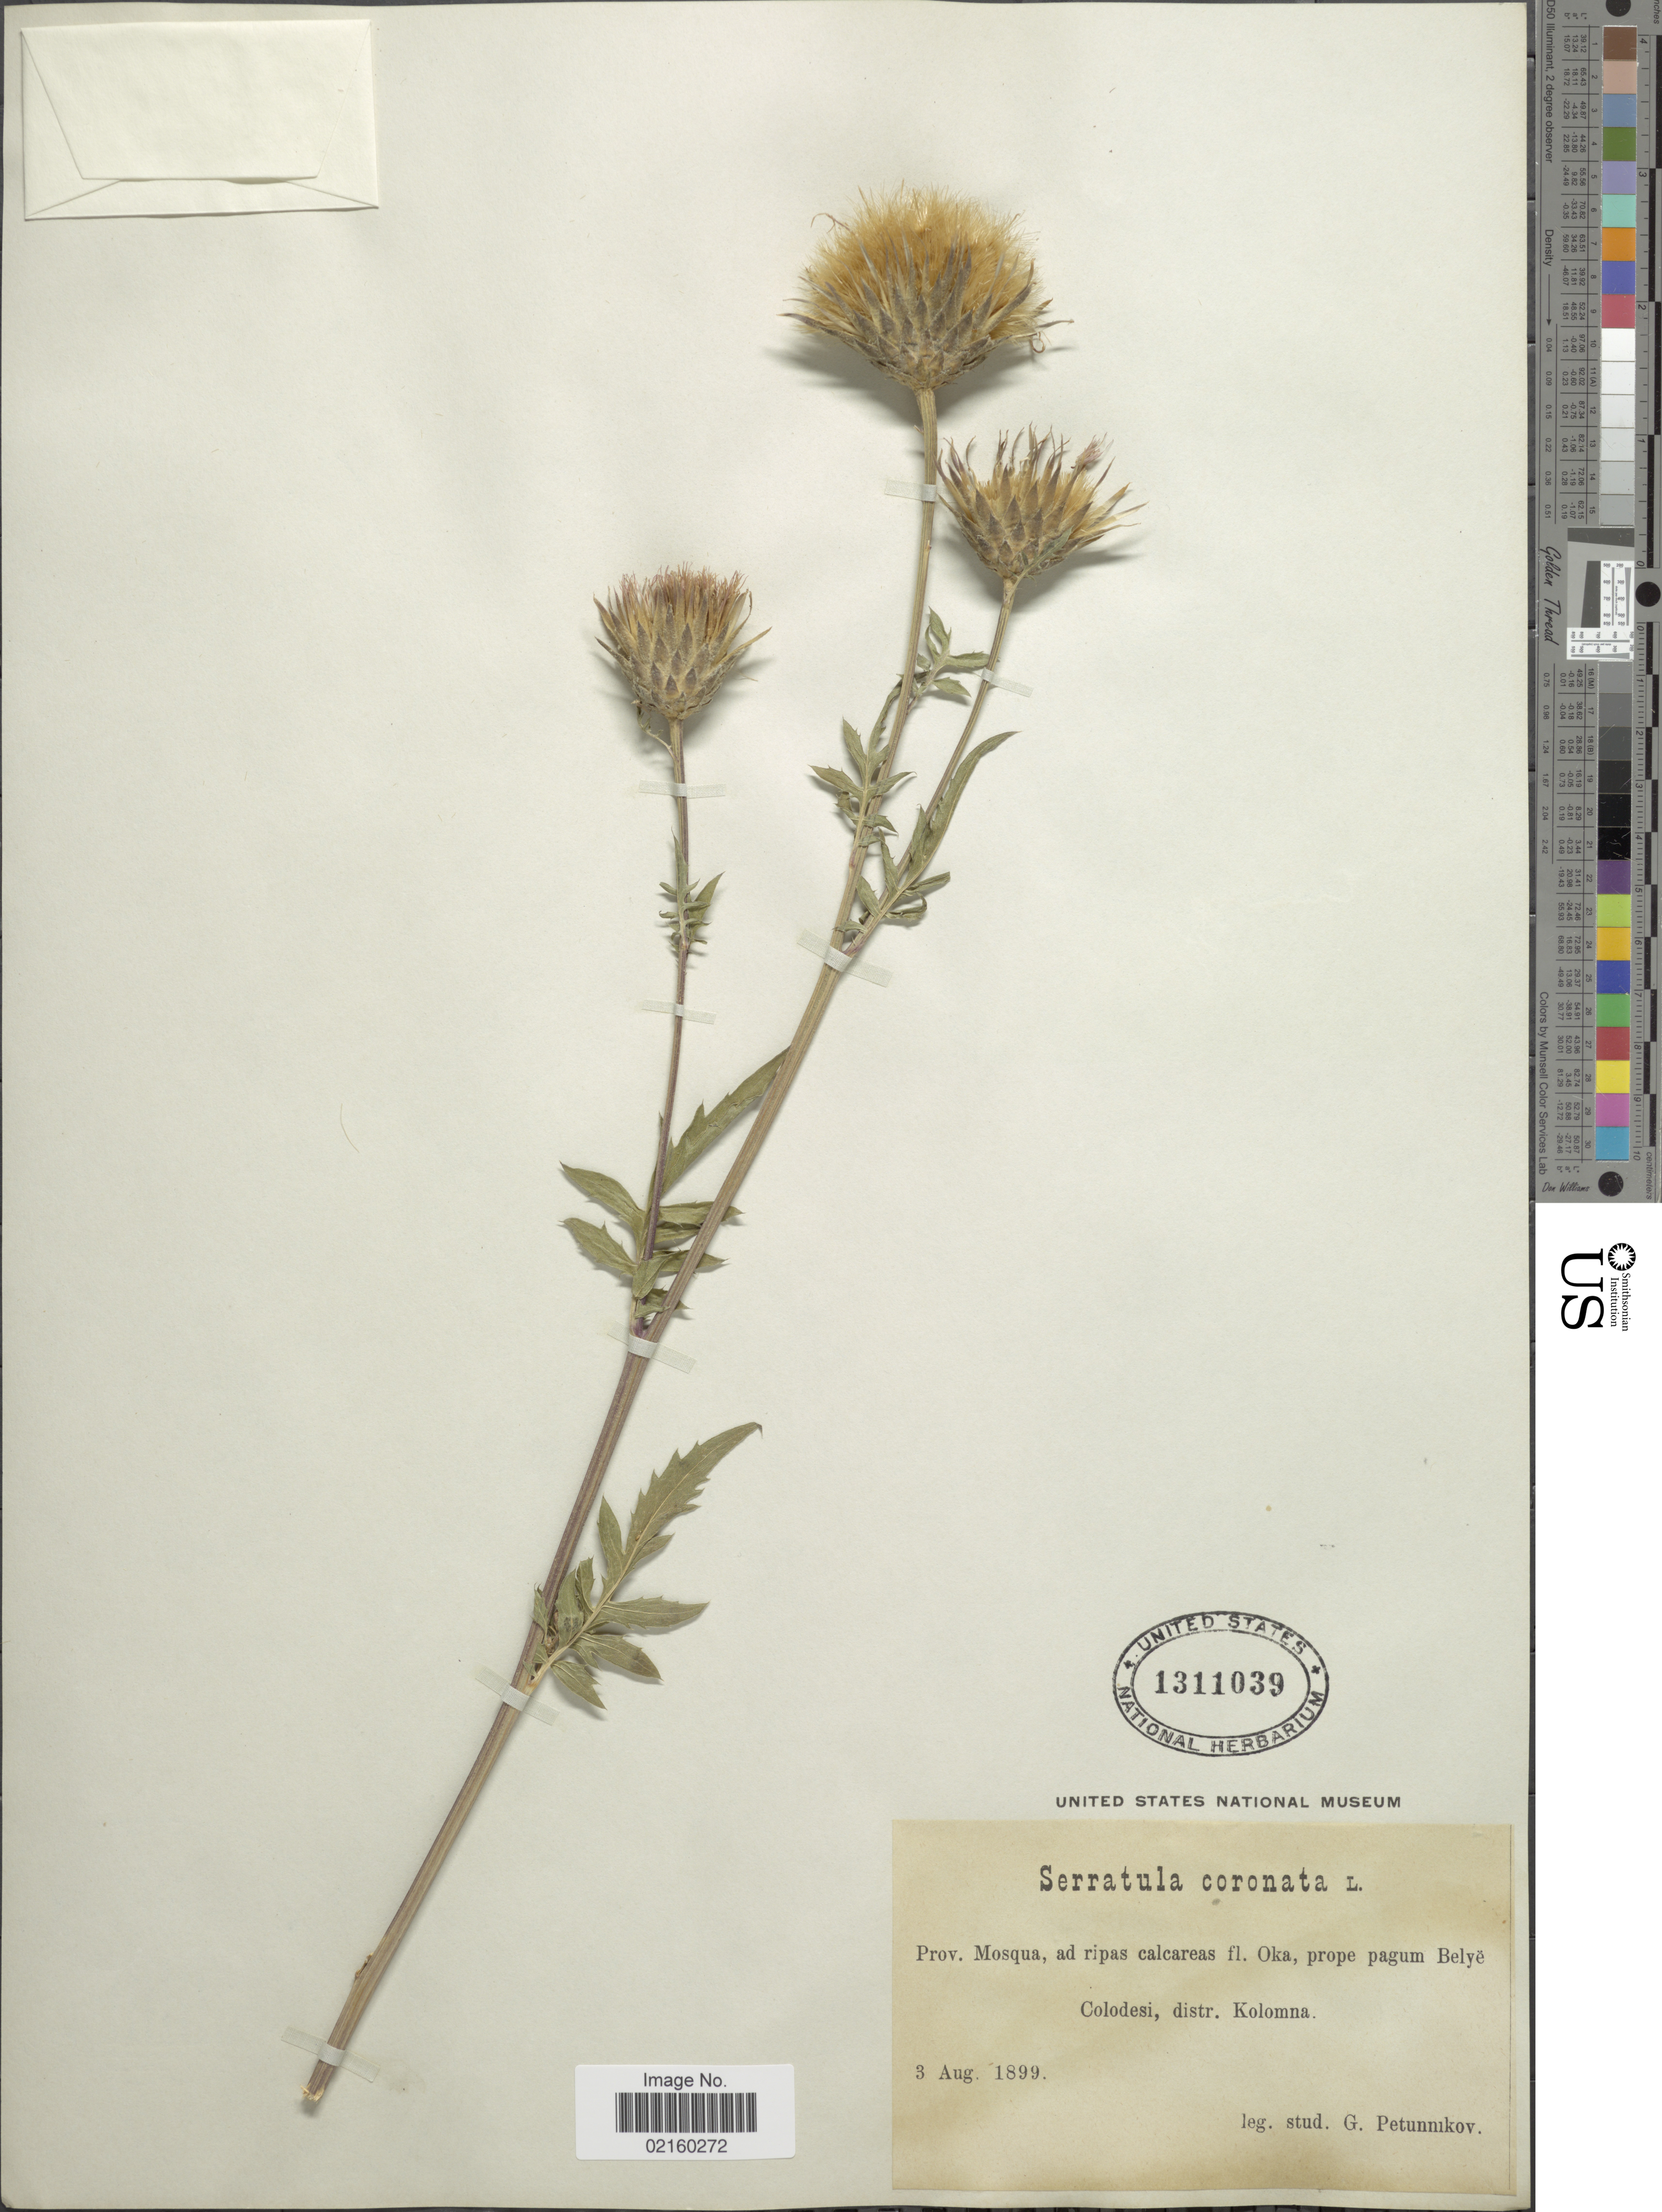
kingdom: Plantae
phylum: Tracheophyta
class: Magnoliopsida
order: Asterales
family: Asteraceae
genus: Serratula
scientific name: Serratula coronata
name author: L.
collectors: G. Petunnikov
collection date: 1899-08-03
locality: Prov. Mosqua, fl. Oka, prope pagum Belye, Colodesi, distr. Kolomna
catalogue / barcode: US 1311039